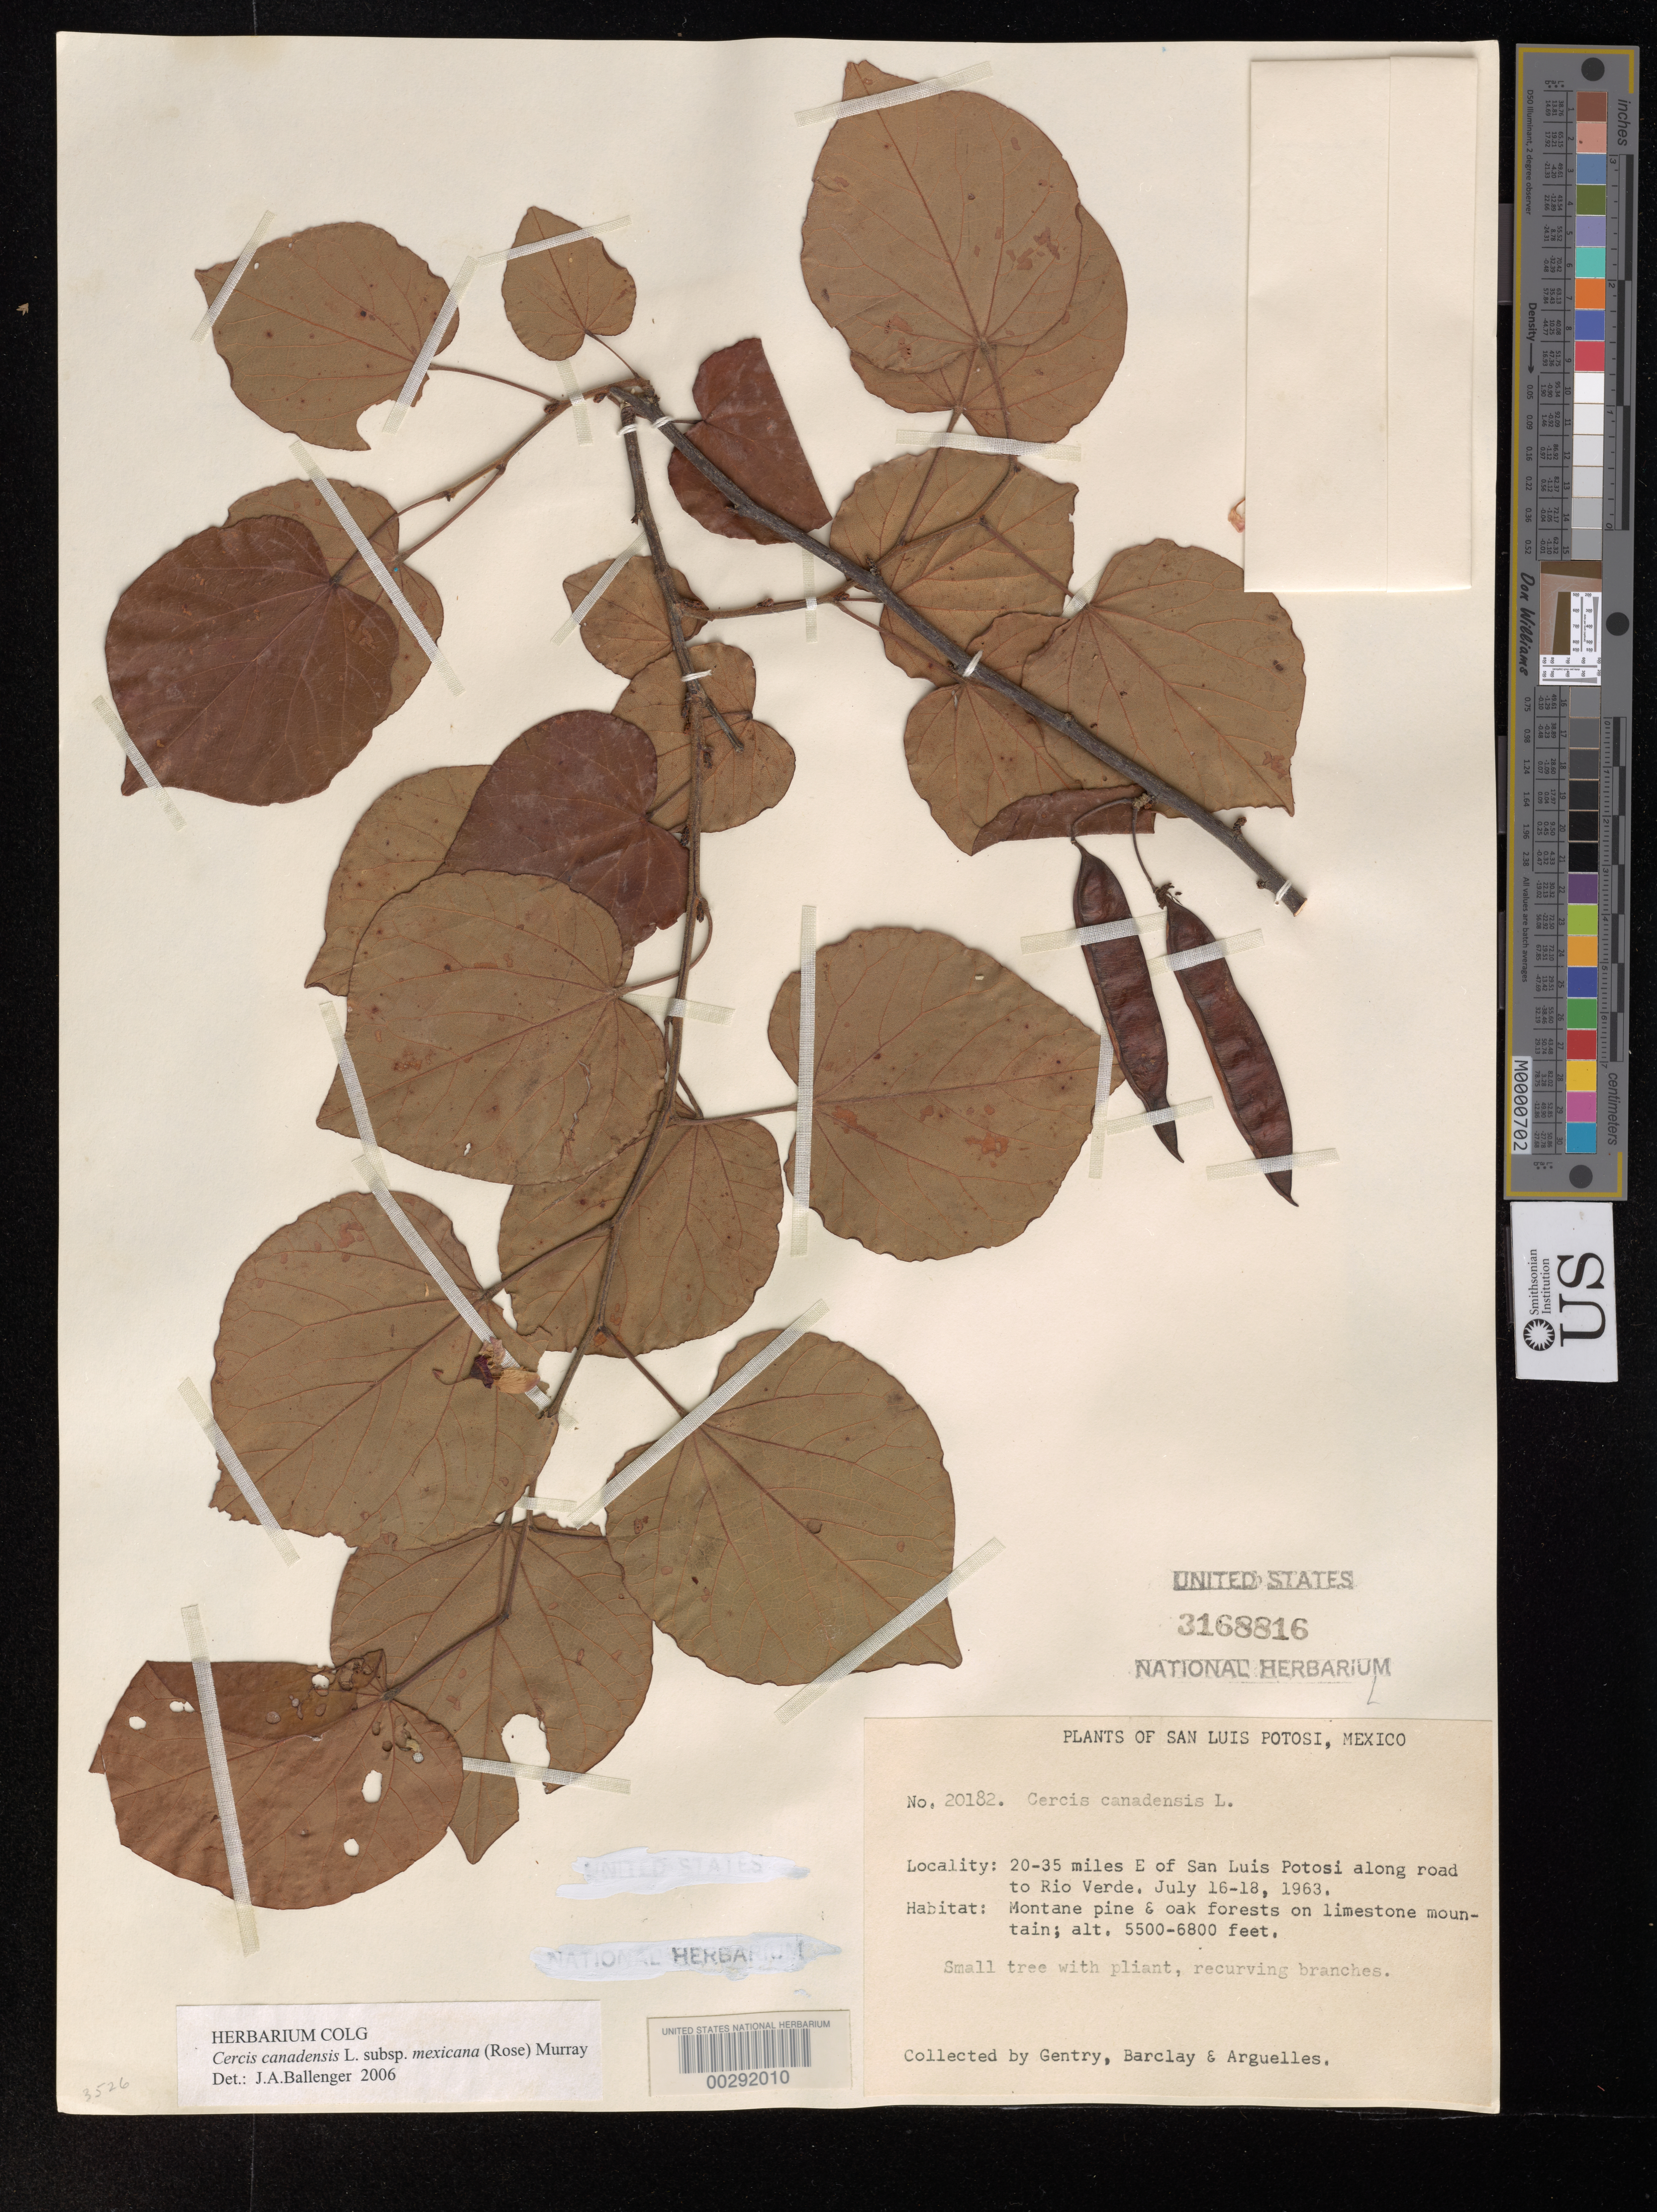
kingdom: Plantae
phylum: Tracheophyta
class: Magnoliopsida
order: Fabales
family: Fabaceae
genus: Cercis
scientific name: Cercis canadensis subsp. mexicana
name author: (Rose) Murray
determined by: Ballenger, J. A., (COLG), Columbus State University - Herbarium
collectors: H. S. Gentry, A. S. Barclay & J. Arguelles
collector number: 20182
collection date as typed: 16 Jul 1963 to 18 Jul 1963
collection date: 1963-07-16/1963-07-18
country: Mexico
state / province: San Luis Potosí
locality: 20-35 mi E of San Luis Potosi along road to Rio Verde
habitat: Montane pine and oak forests on limestone mountain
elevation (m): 1676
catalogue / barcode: US 3168816